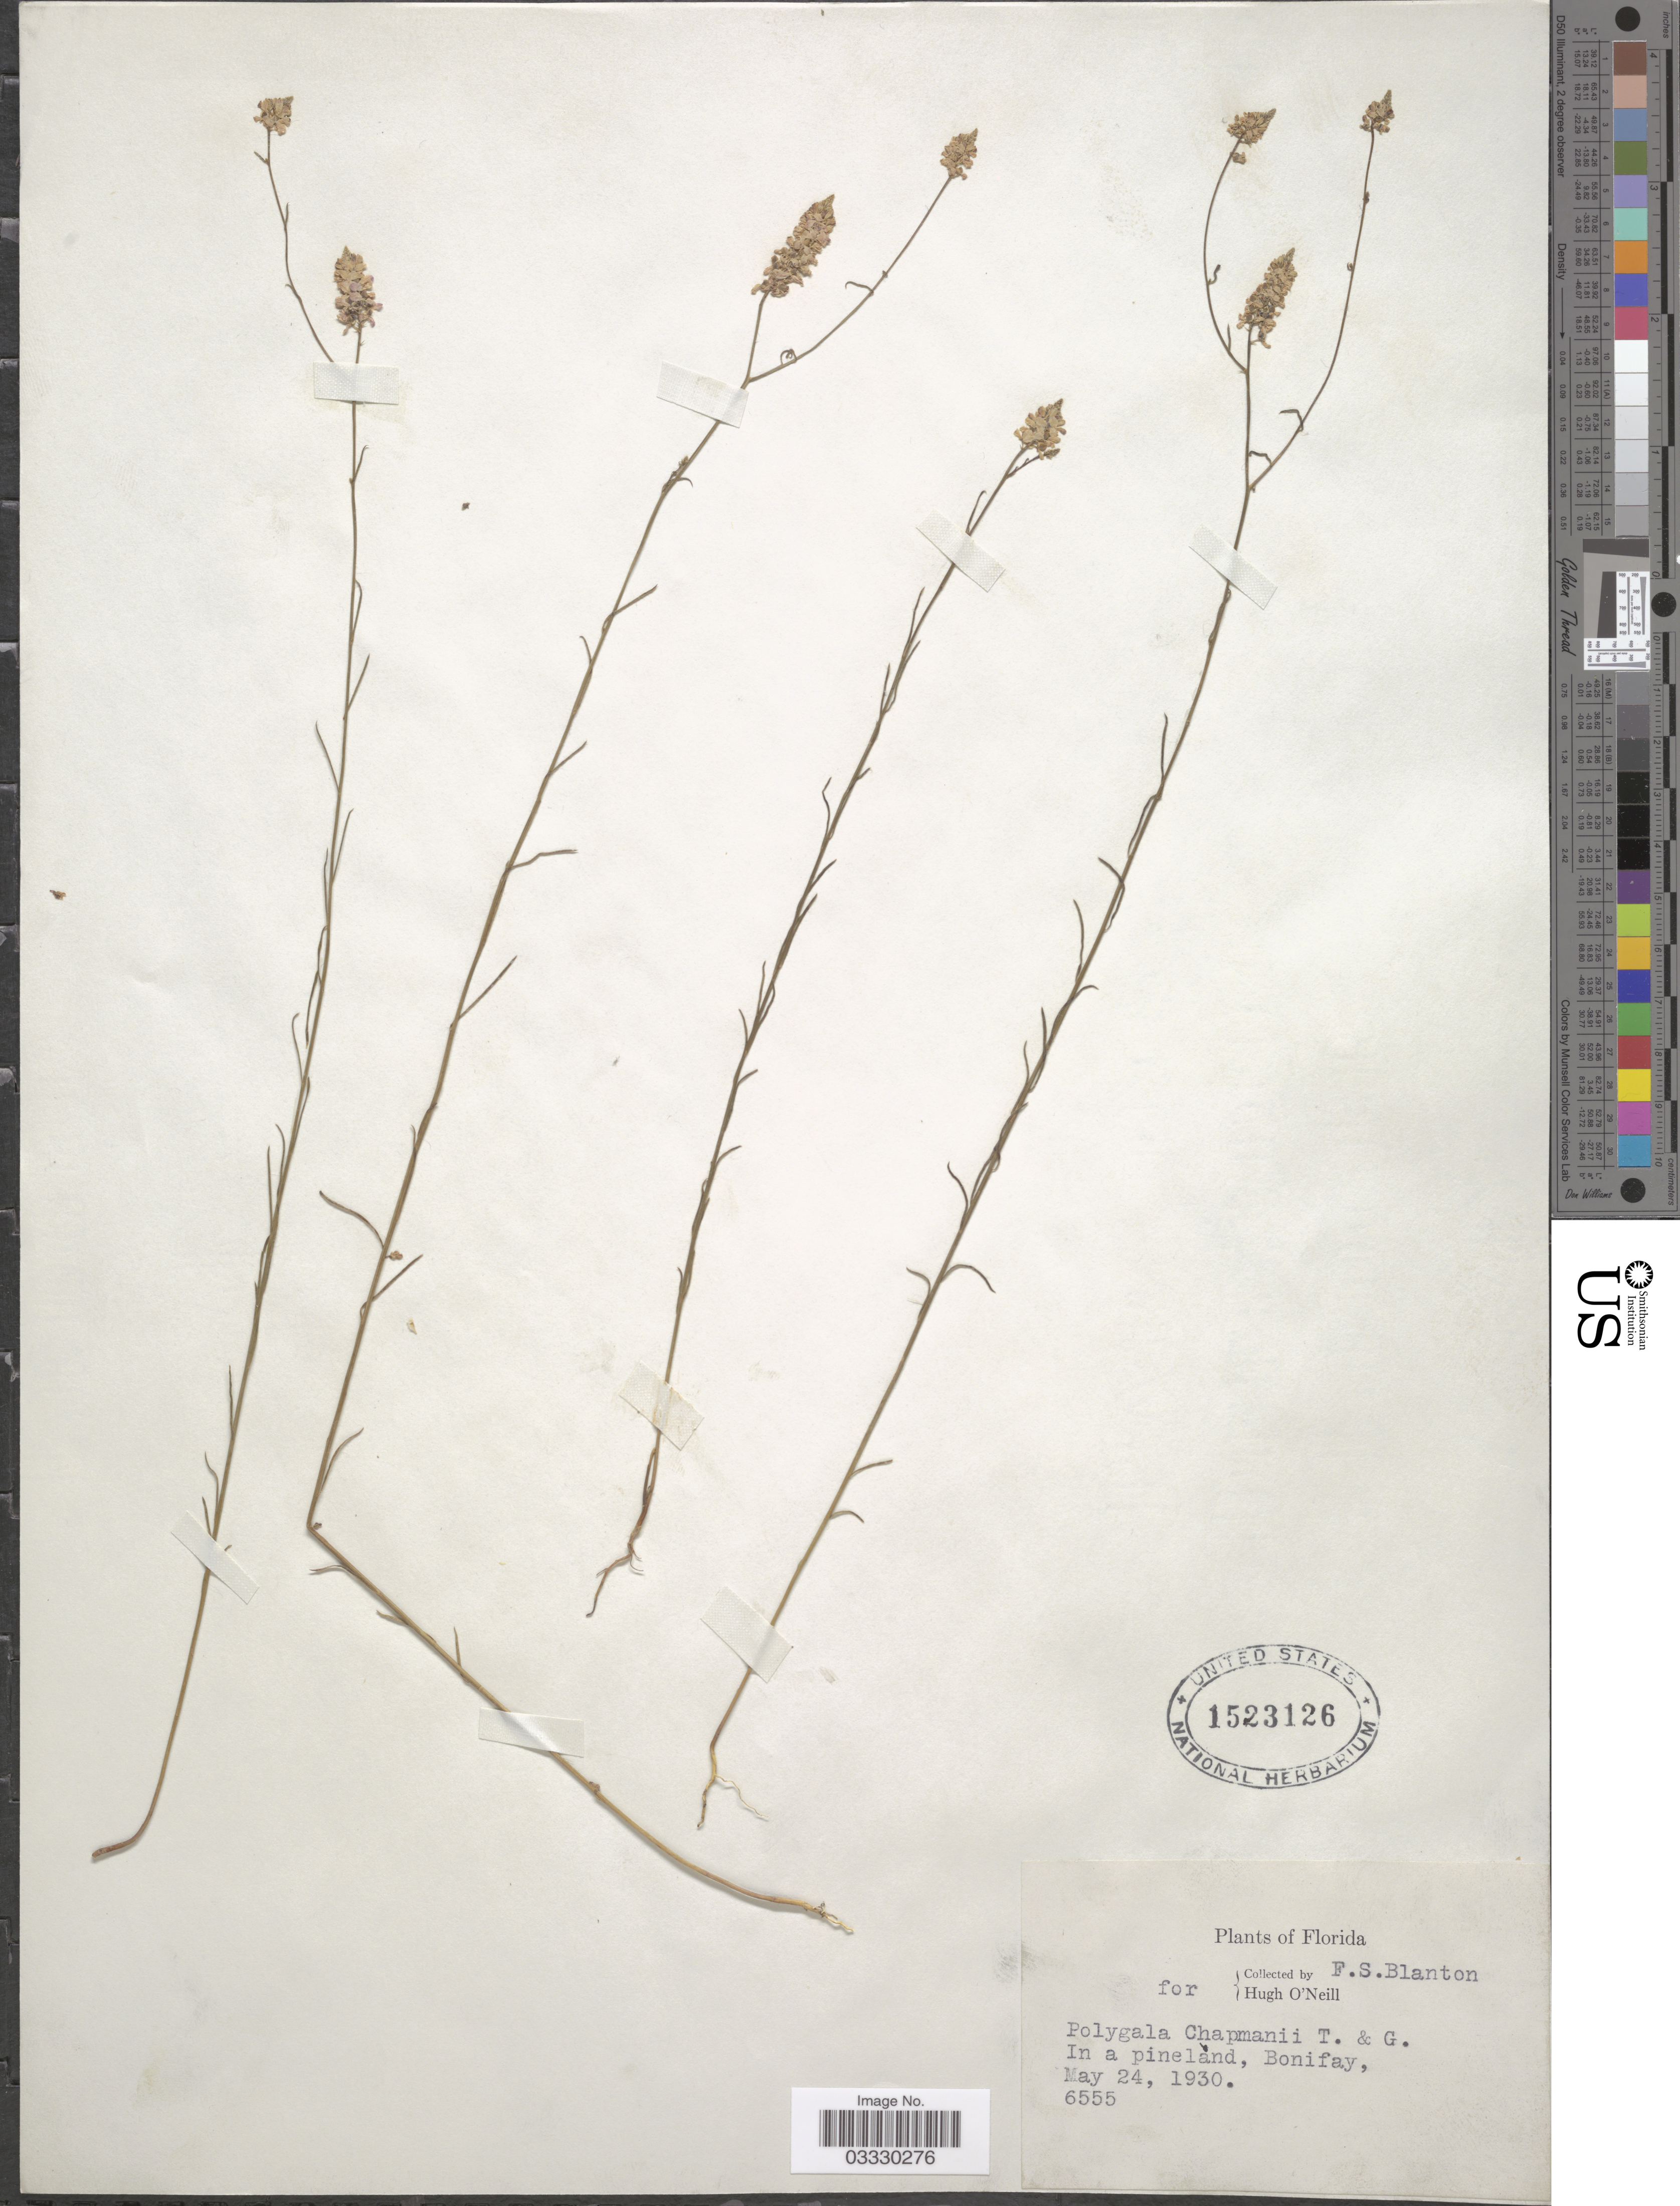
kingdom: Plantae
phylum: Tracheophyta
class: Magnoliopsida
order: Fabales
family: Polygalaceae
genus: Polygala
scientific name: Polygala chapmanii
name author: Torr. & A. Gray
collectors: F. S. Blanton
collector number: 6555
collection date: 1930-05-24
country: United States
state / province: Florida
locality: Bonifay.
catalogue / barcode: US 1523126